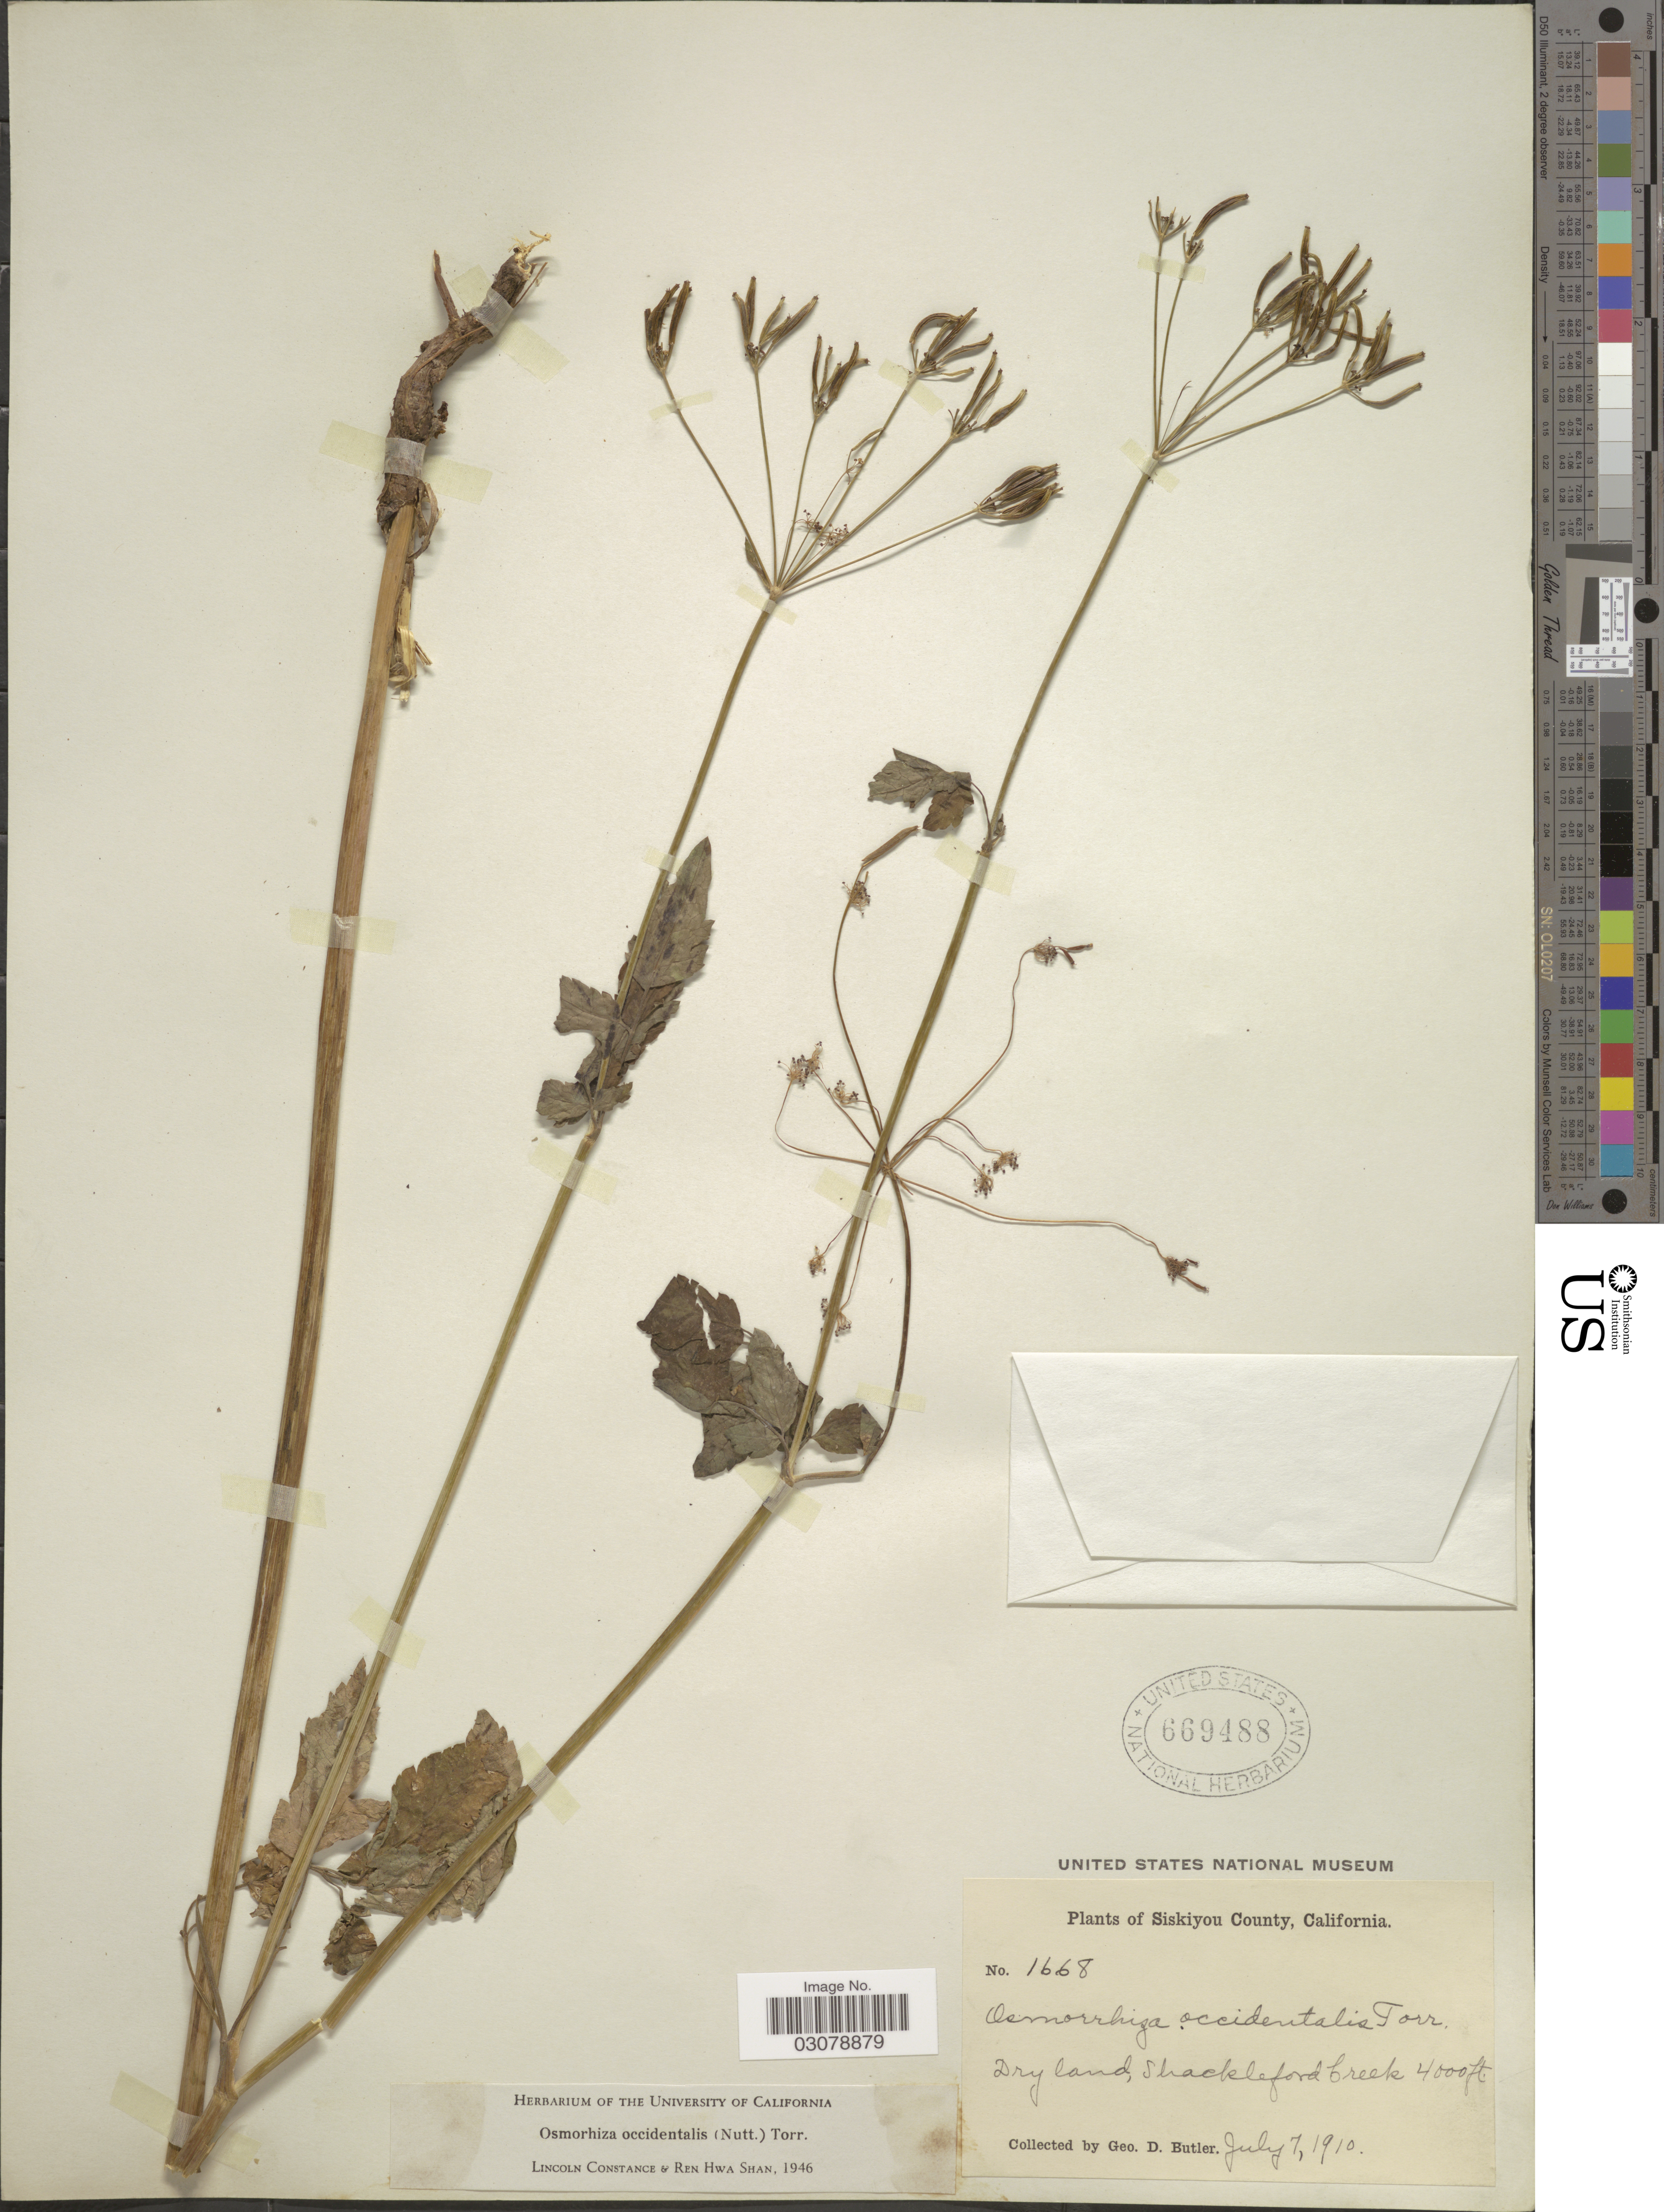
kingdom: Plantae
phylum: Tracheophyta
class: Magnoliopsida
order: Apiales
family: Apiaceae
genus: Osmorhiza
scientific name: Osmorhiza occidentalis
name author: (Nutt.) Torr.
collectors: G. D. Butler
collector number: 1668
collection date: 1910-07-07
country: United States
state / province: California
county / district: Siskiyou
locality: Dry land, Shackleford Creek, Siskiyou County.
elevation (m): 1219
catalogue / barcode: US 669488